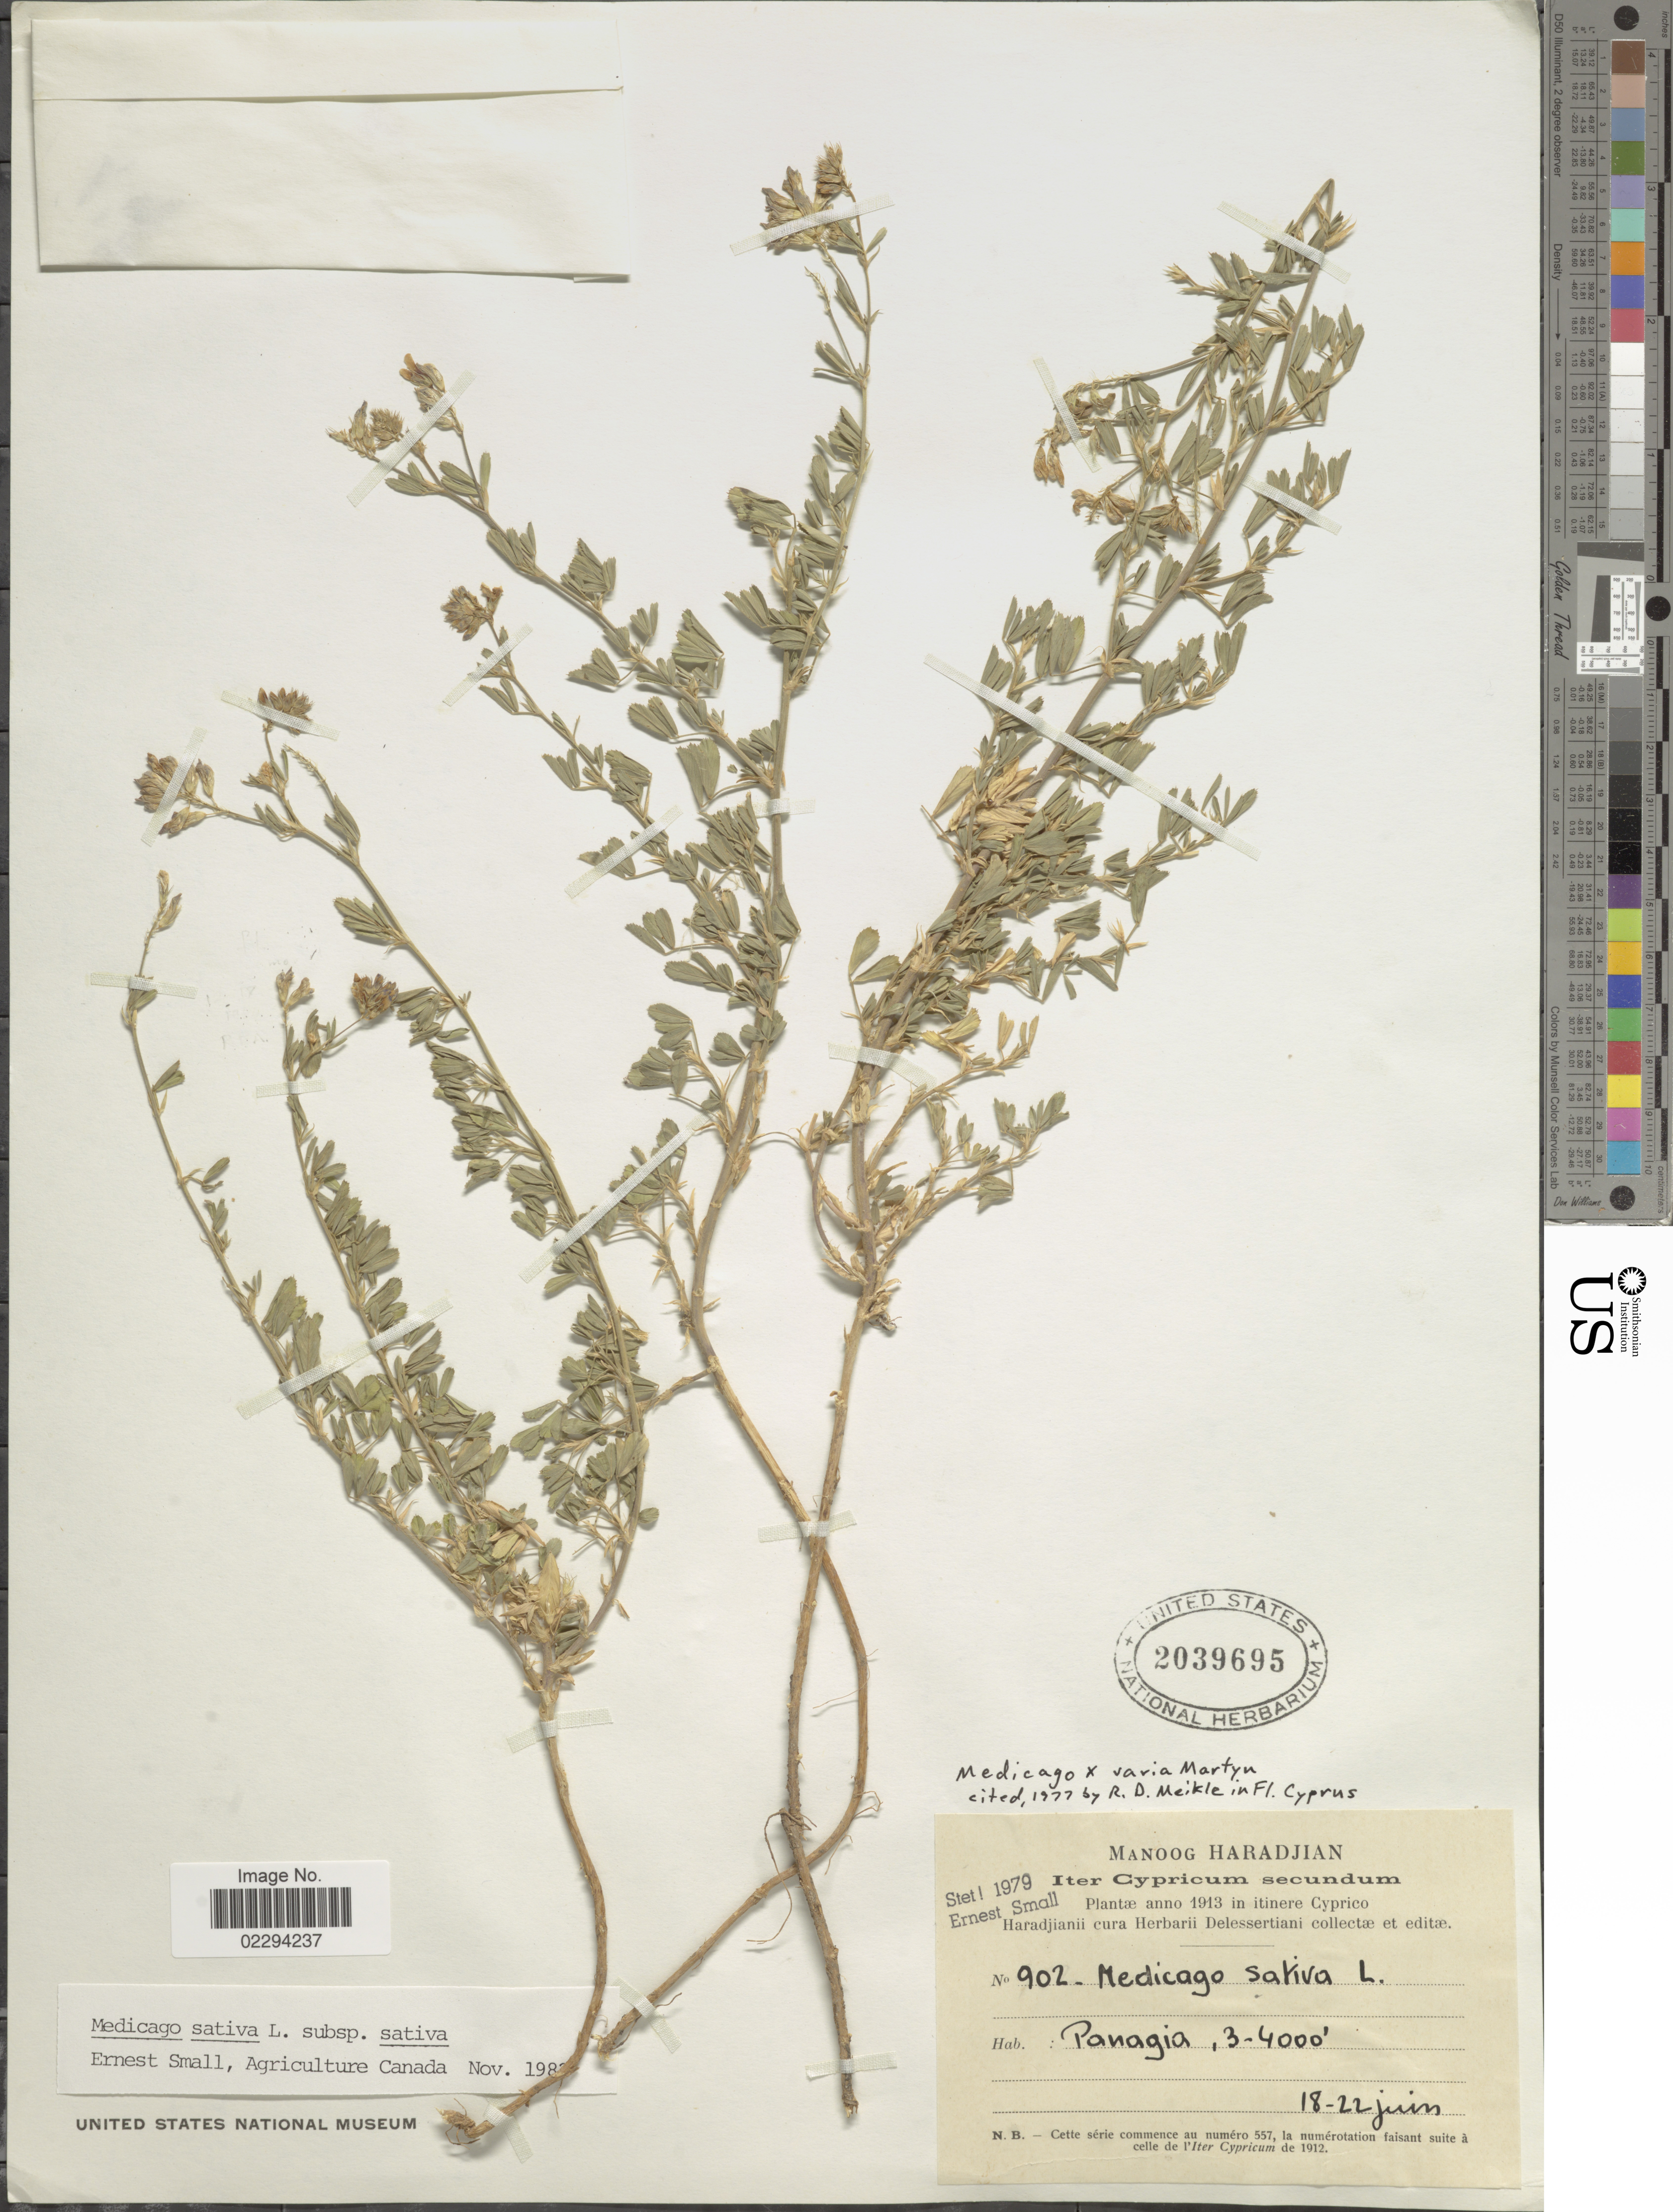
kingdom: Plantae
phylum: Tracheophyta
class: Magnoliopsida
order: Fabales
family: Fabaceae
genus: Medicago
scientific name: Medicago sativa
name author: L.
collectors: M. Haradjian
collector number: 902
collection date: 1913-06-18/1913-06-22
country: Cyprus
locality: Iter Cyprium secundum, Panagia.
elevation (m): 914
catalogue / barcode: US 2039695